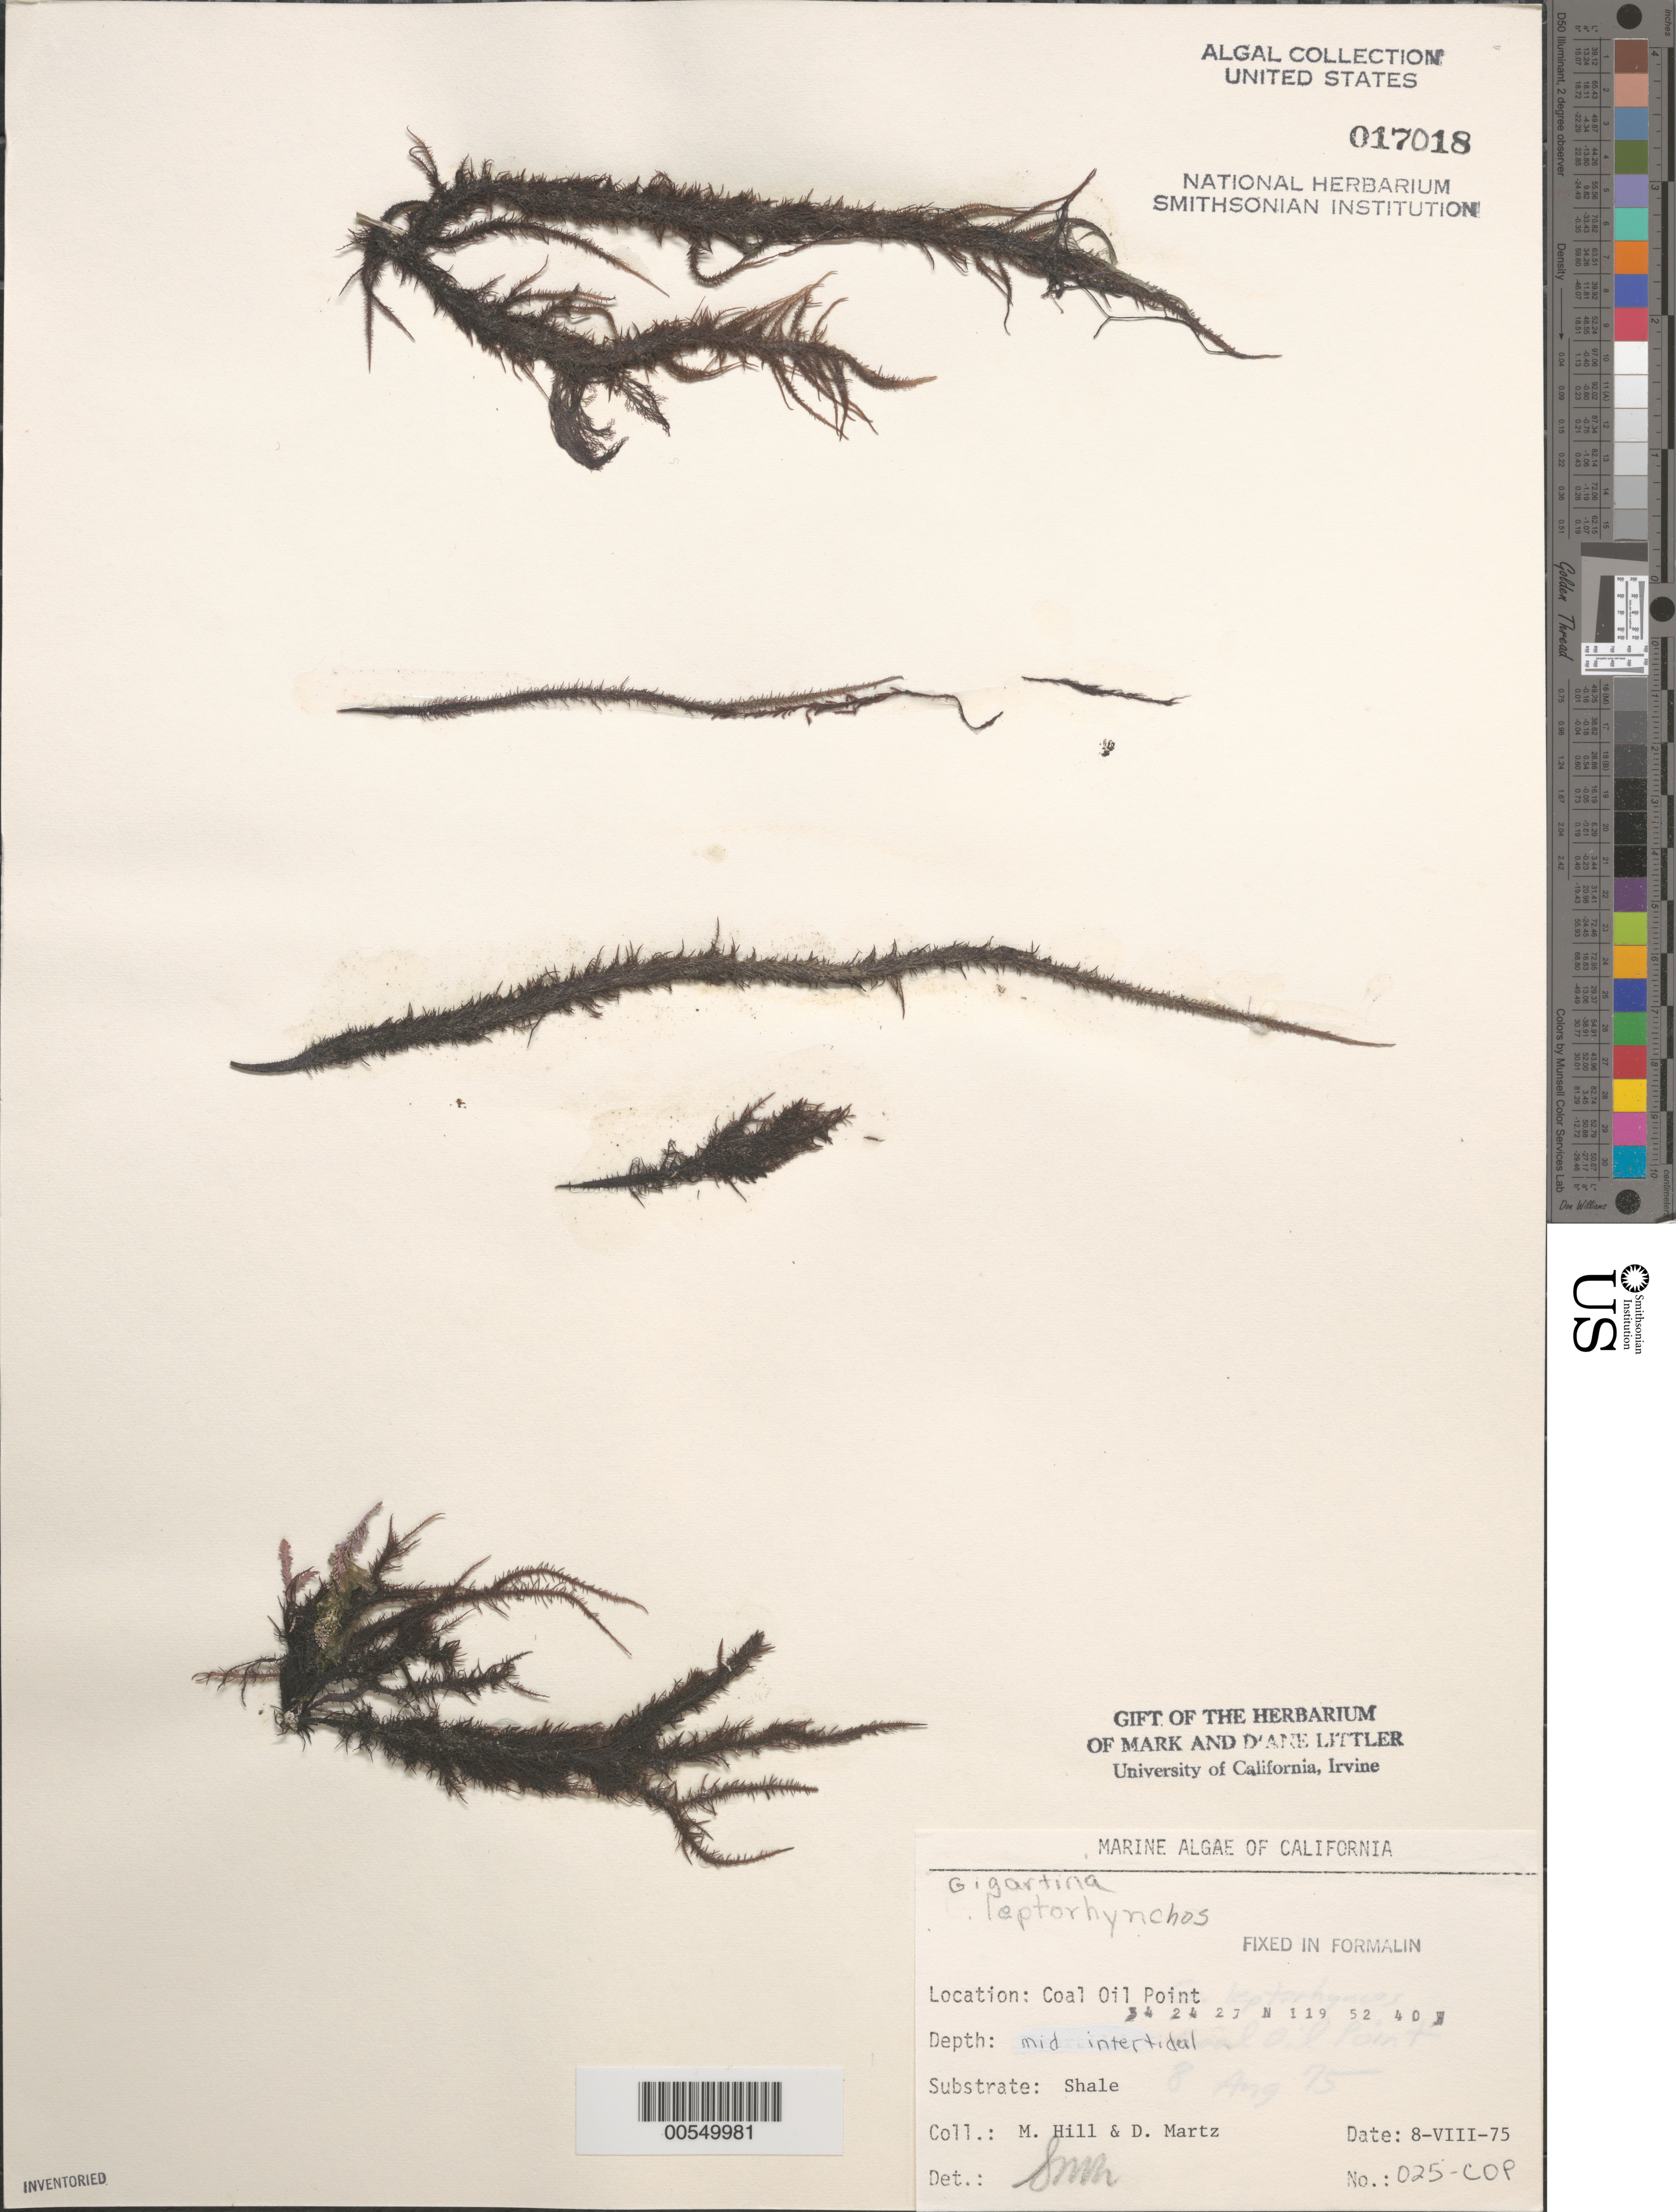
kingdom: Plantae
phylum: Rhodophyta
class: Florideophyceae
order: Gigartinales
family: Gigartinaceae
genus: Mazzaella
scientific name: Mazzaella leptorhynchos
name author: (J. Agardh) Leister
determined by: Algae name updating Project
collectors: M. Hill & D. Martz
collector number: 025-cop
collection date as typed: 08 Aug 1975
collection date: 1975-08-08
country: United States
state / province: California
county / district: Santa Barbara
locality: Coal Oil Point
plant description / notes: BLM-SOCALBIGHT Rocky Intertidal Survey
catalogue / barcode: US 17018